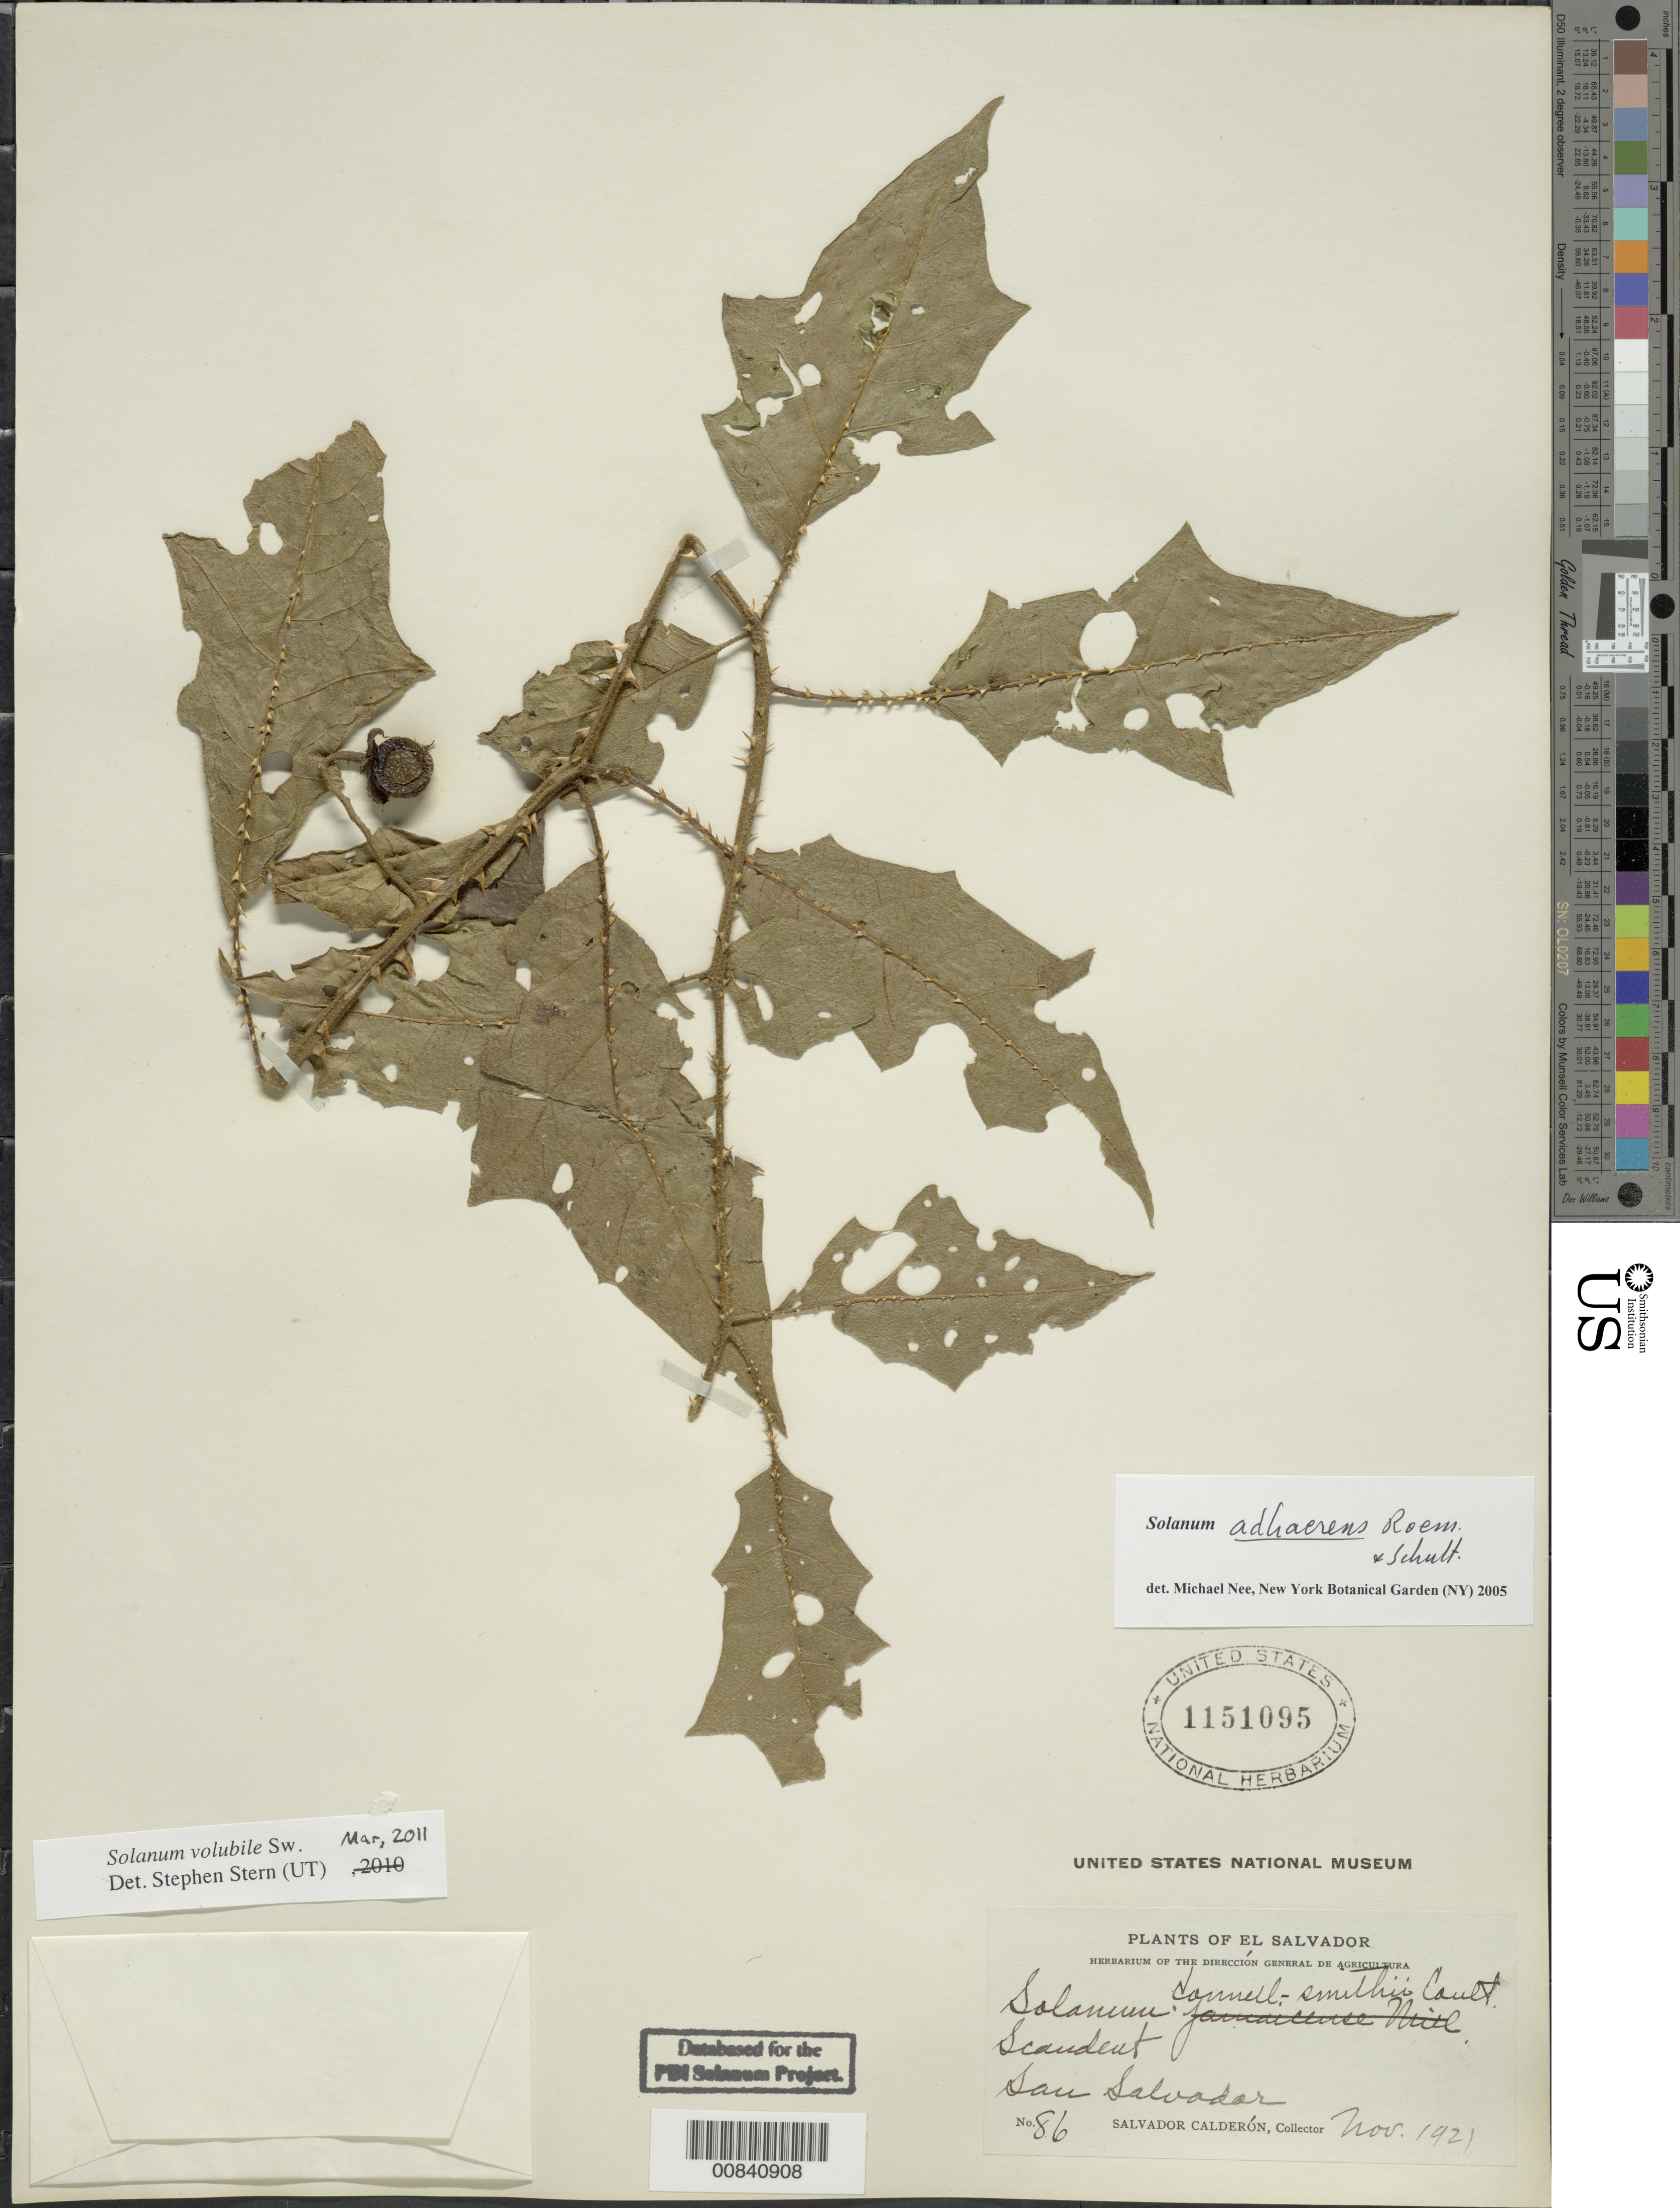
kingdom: Plantae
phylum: Tracheophyta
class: Magnoliopsida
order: Solanales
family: Solanaceae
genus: Solanum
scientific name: Solanum adhaerens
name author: Roem. & Schult.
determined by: Nee, Michael H.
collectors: S. Calderón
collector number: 86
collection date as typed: Nov 1921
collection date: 1921-11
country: El Salvador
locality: San Salvador.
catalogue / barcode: US 1151095